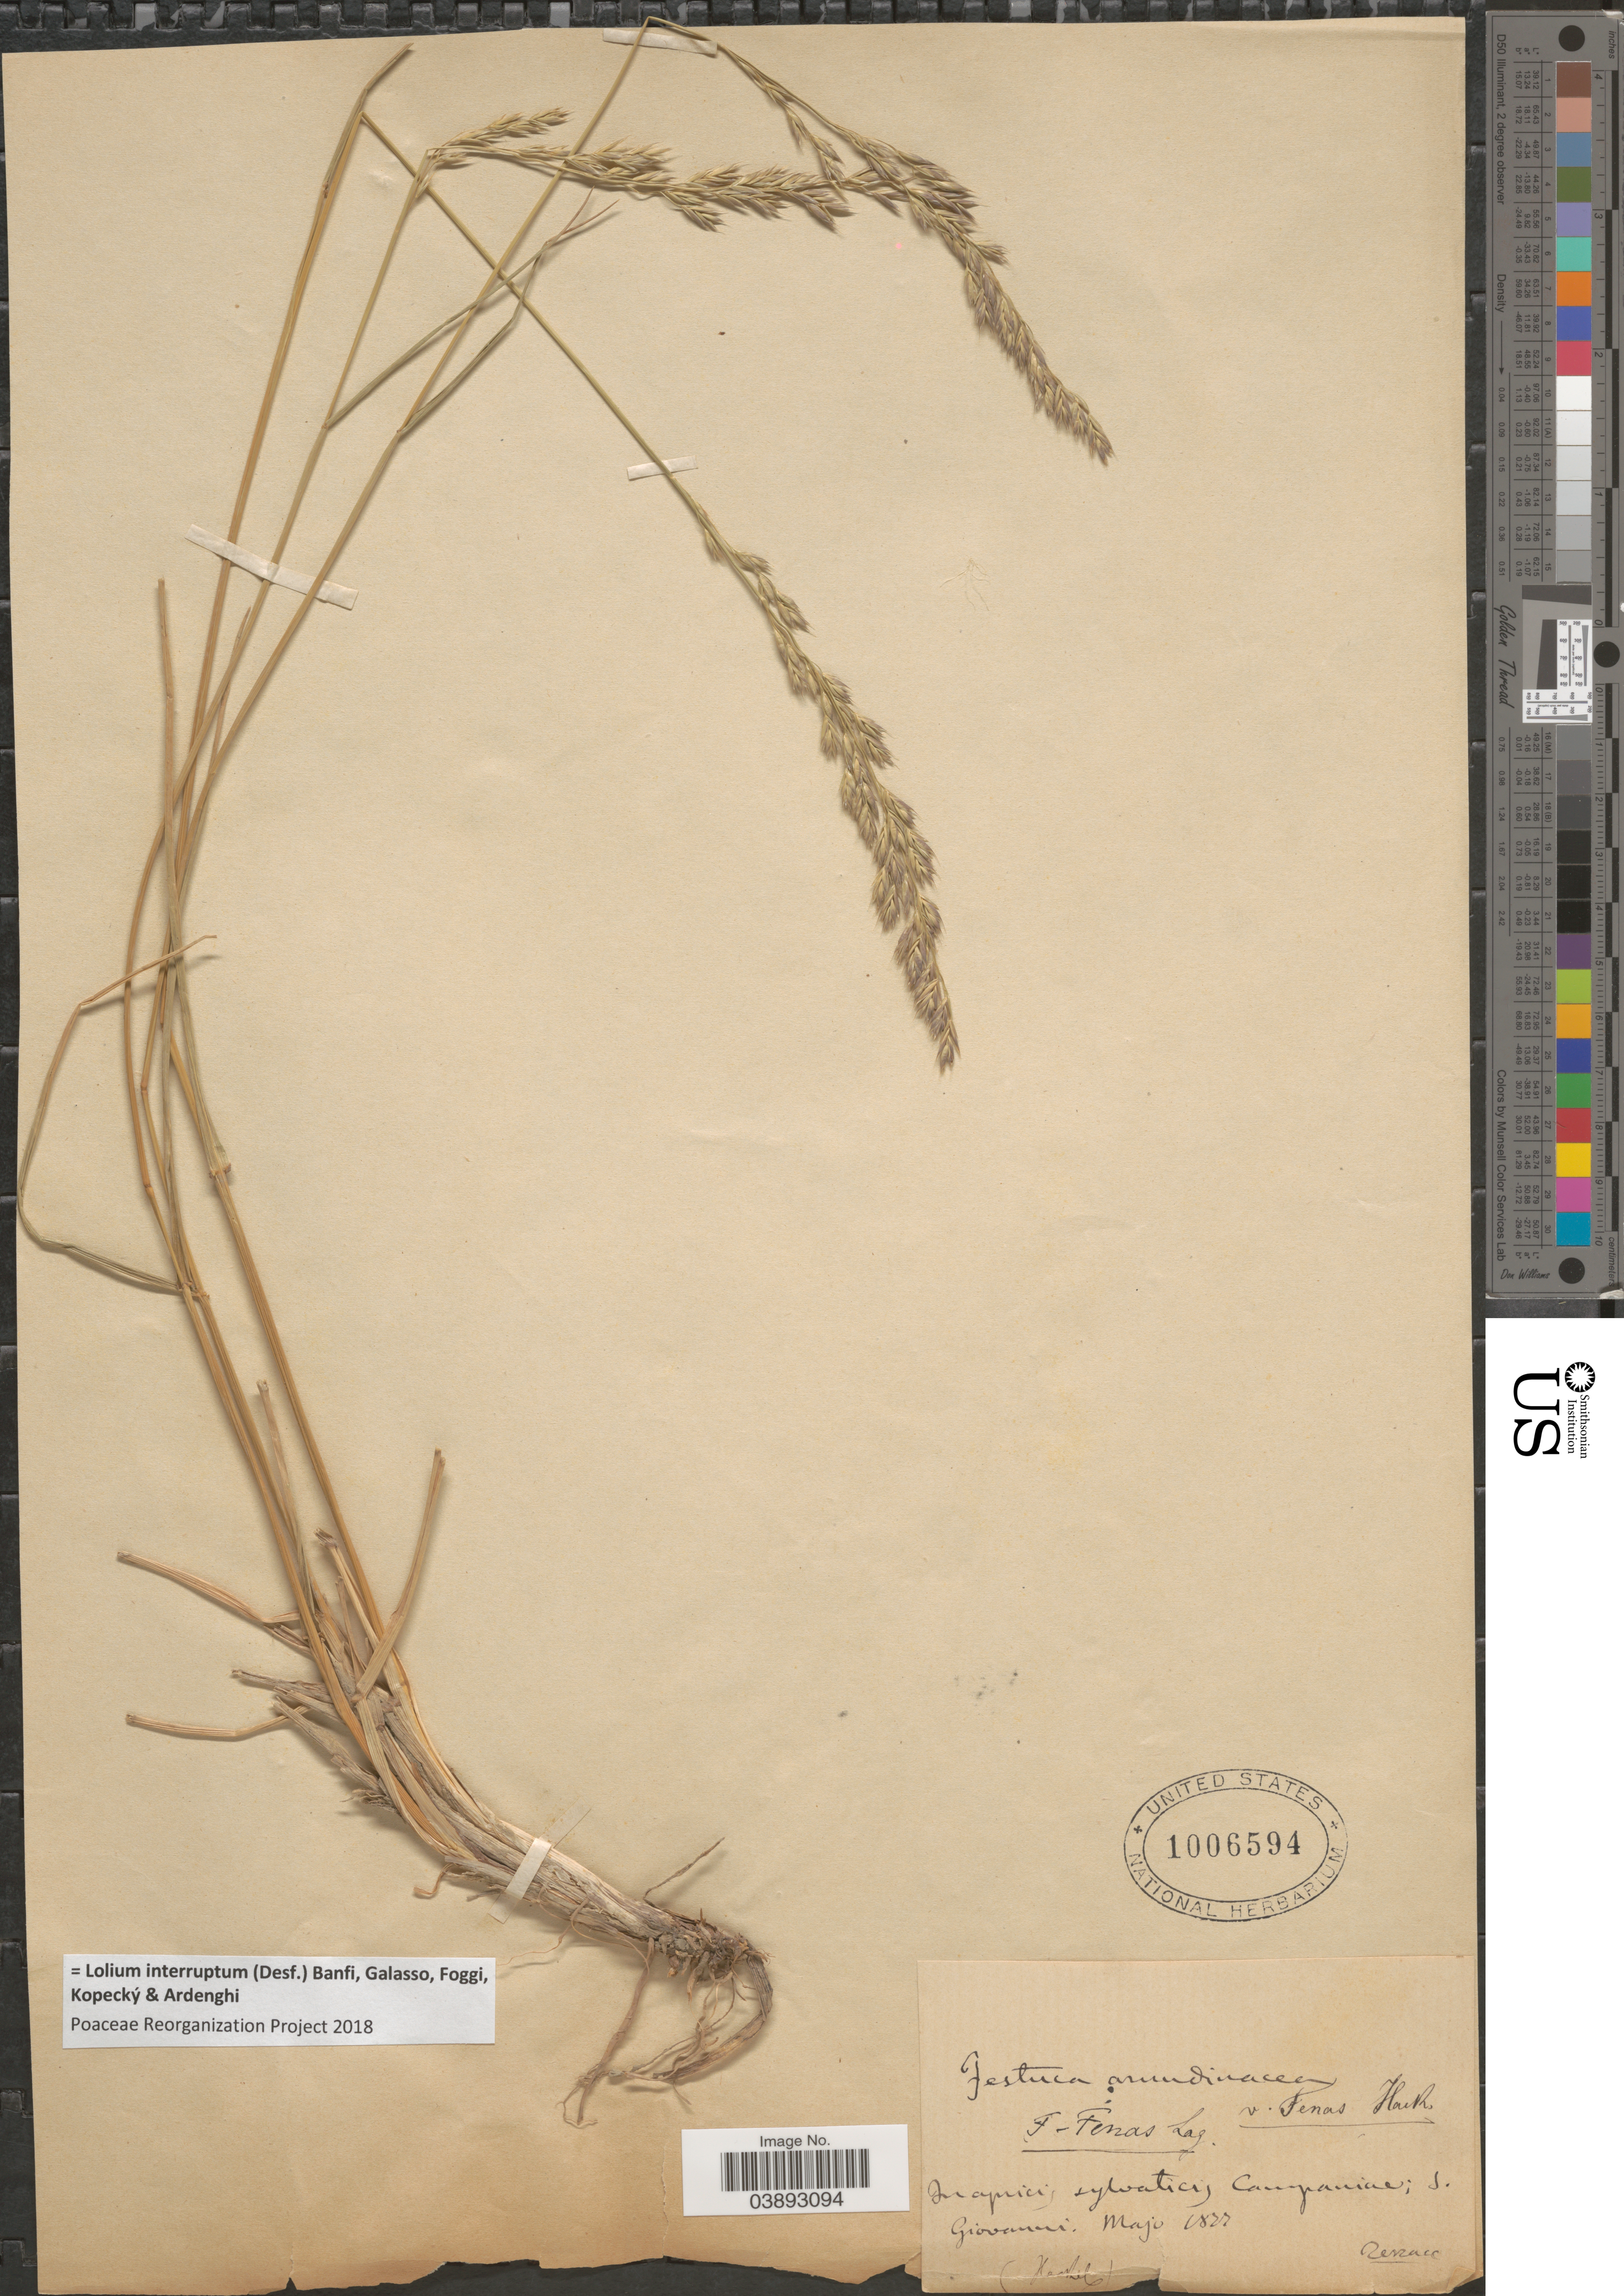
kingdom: Plantae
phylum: Tracheophyta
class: Liliopsida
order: Poales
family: Poaceae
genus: Lolium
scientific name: Lolium interruptum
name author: (Desf.) Banfi et al.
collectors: -. Hackel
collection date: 1822-05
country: Italy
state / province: Campania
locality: In aprici, sylvatici, Campaniae; S. Giovanni.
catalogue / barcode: US 1006594